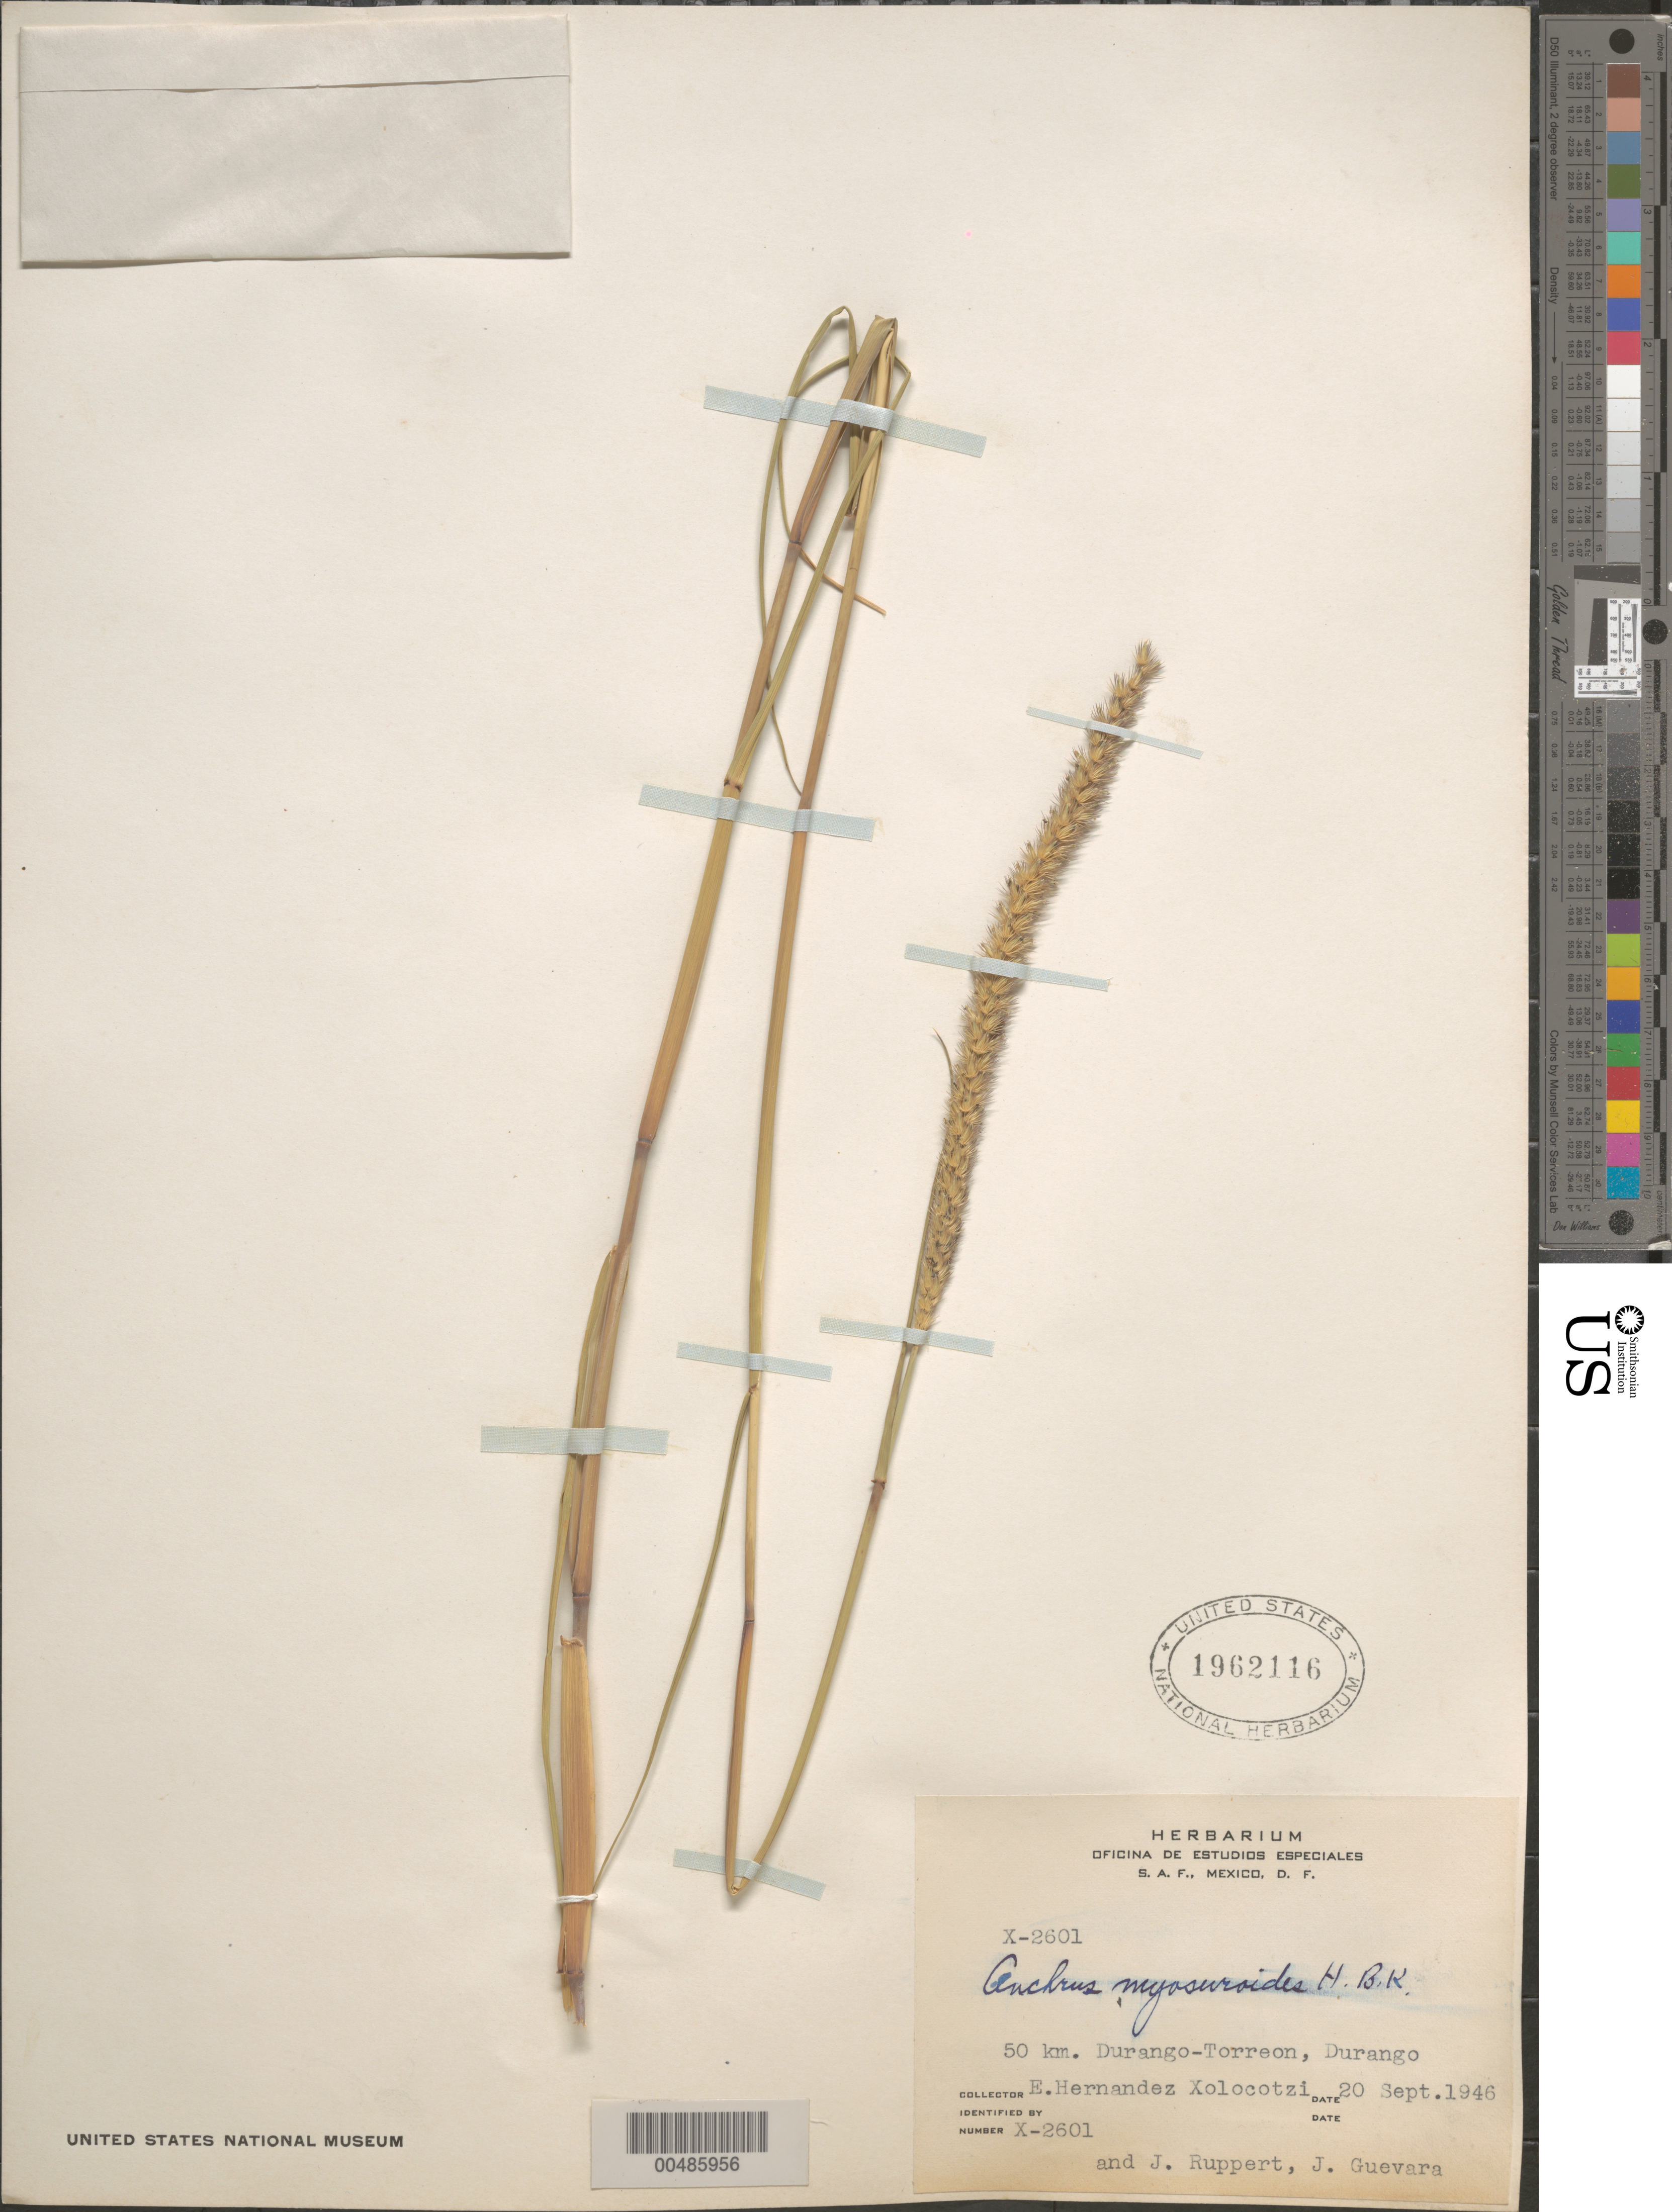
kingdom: Plantae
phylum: Tracheophyta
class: Liliopsida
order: Poales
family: Poaceae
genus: Cenchrus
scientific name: Cenchrus myosuroides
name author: Kunth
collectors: E. I. Hernández-X., J. Ruppert & J. Guevara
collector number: X-2601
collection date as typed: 20 Sep 1946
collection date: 1946-09-20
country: Mexico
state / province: Durango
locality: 50 km Durango-Torreon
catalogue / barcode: US 1962116